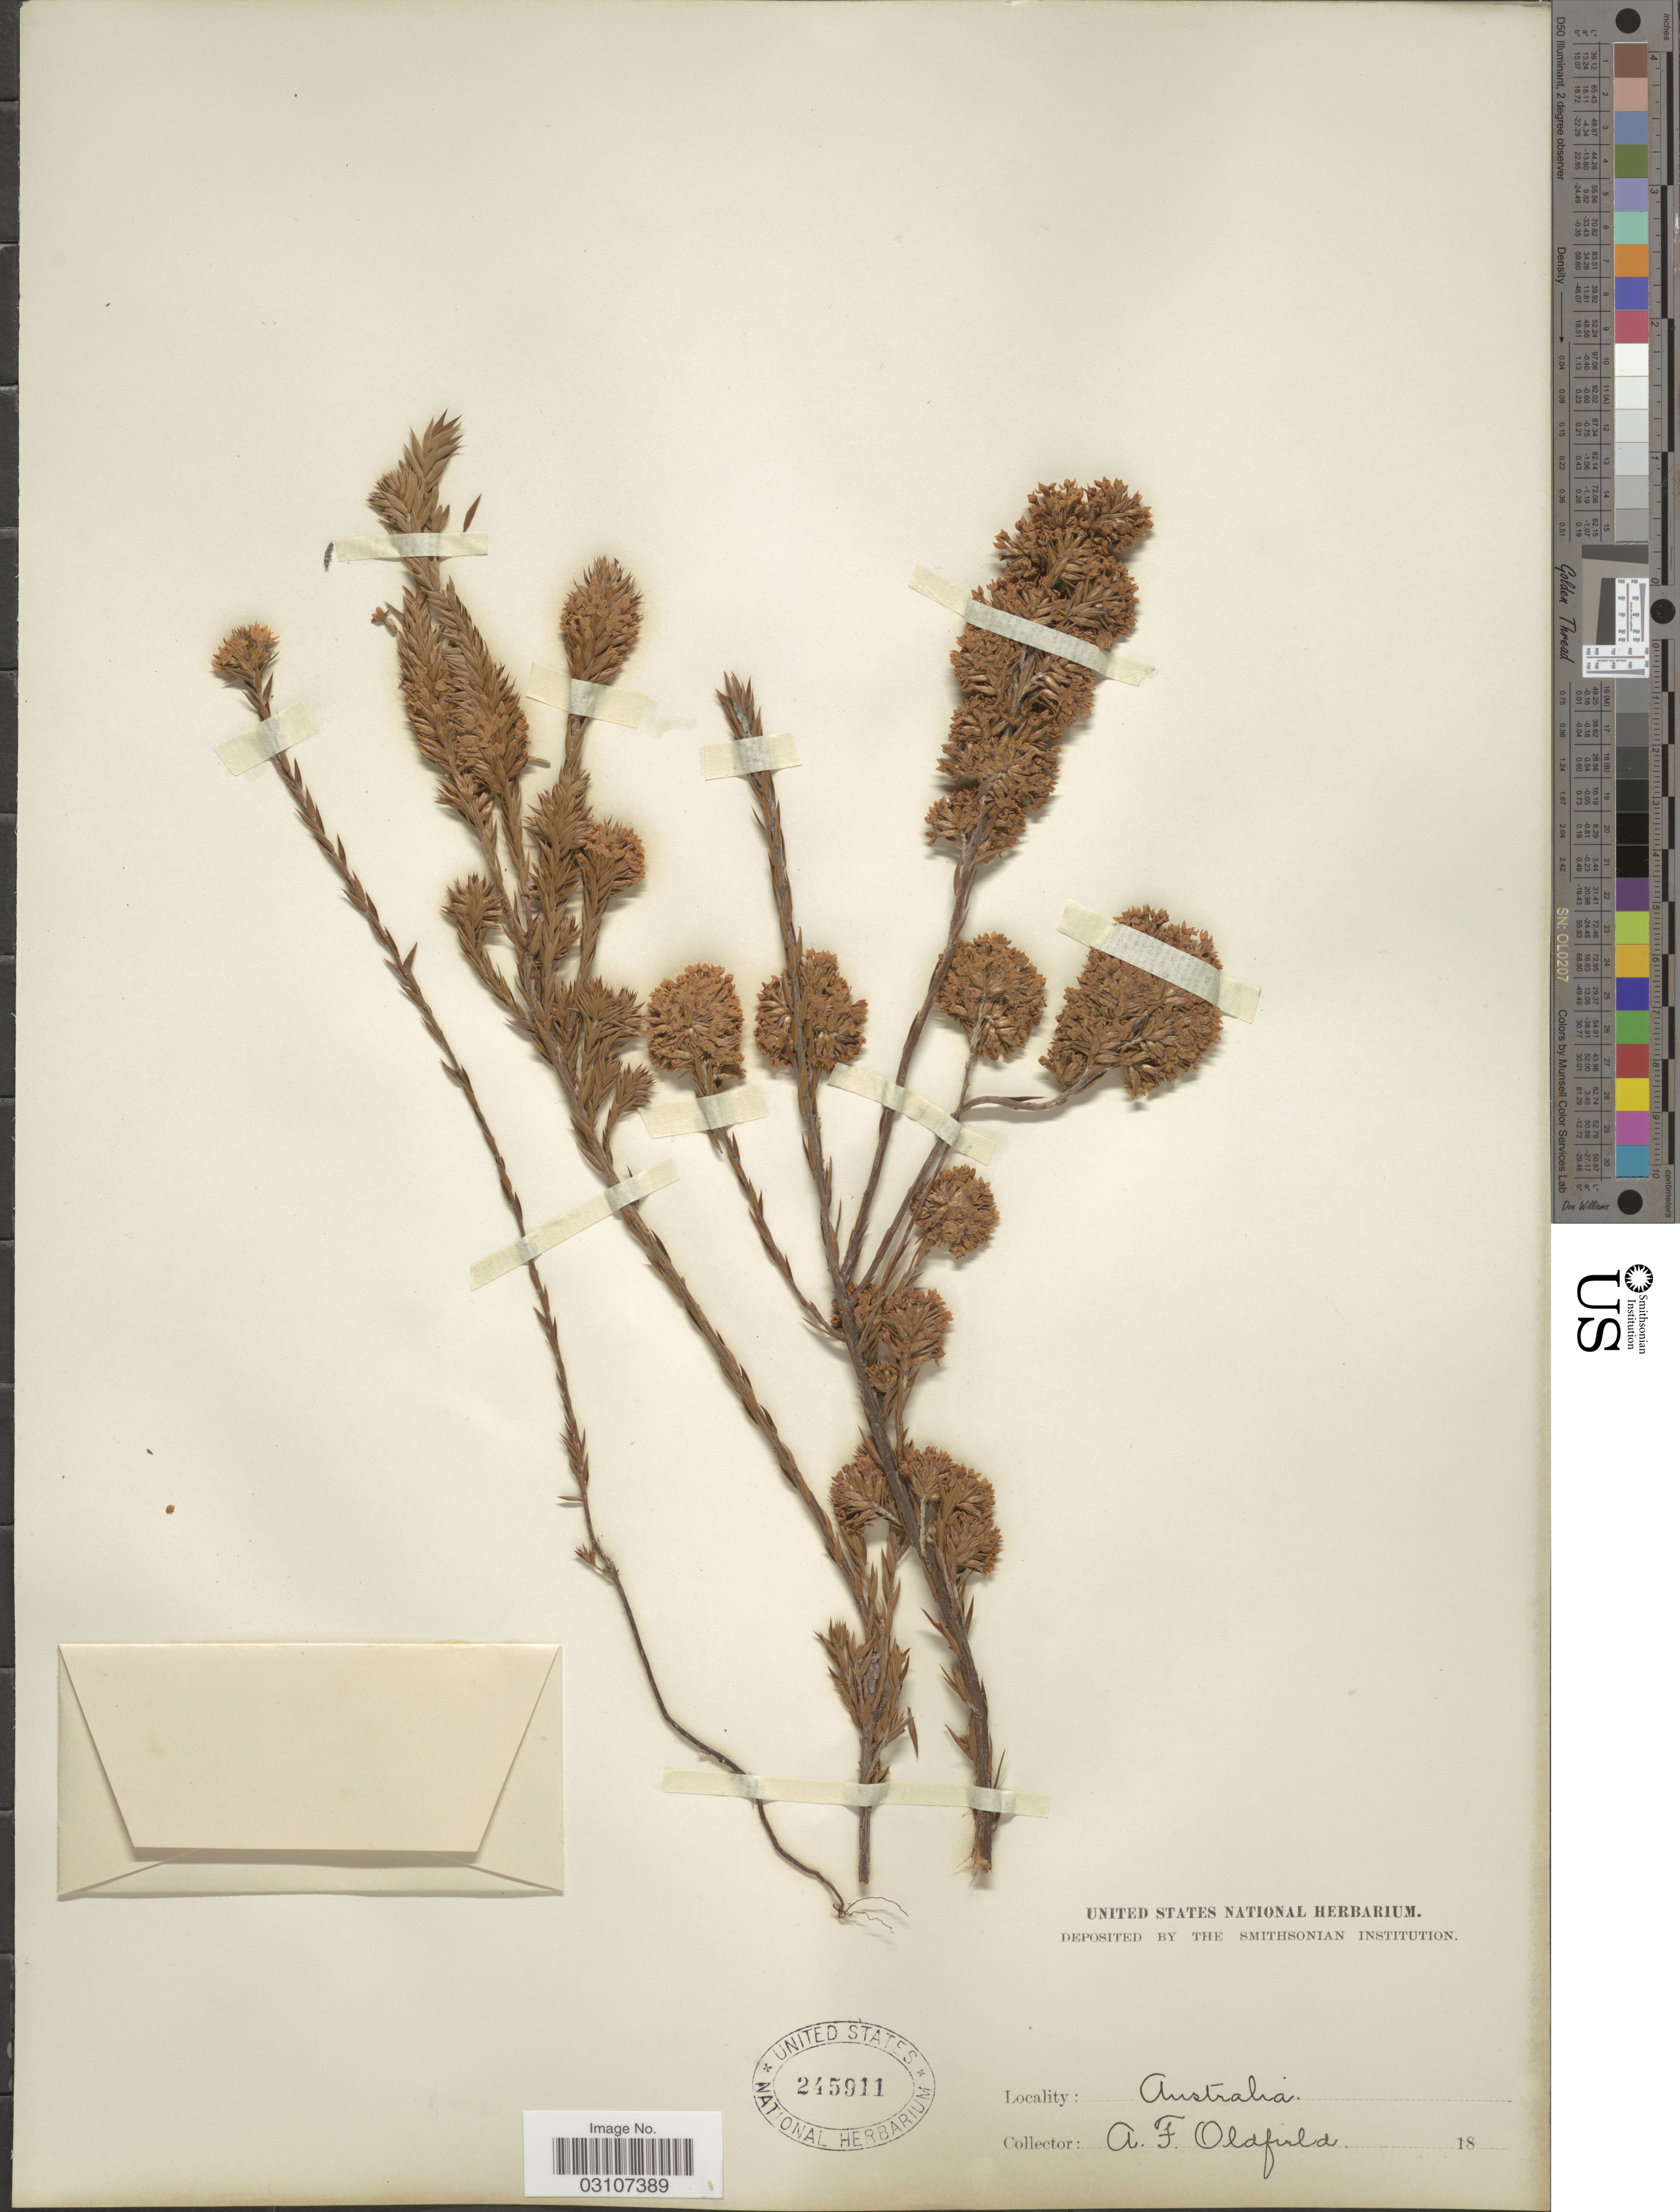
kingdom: Plantae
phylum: Tracheophyta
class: Magnoliopsida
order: Ericales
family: Ericaceae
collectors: A. Oldfield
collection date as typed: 18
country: Australia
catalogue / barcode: US 245911